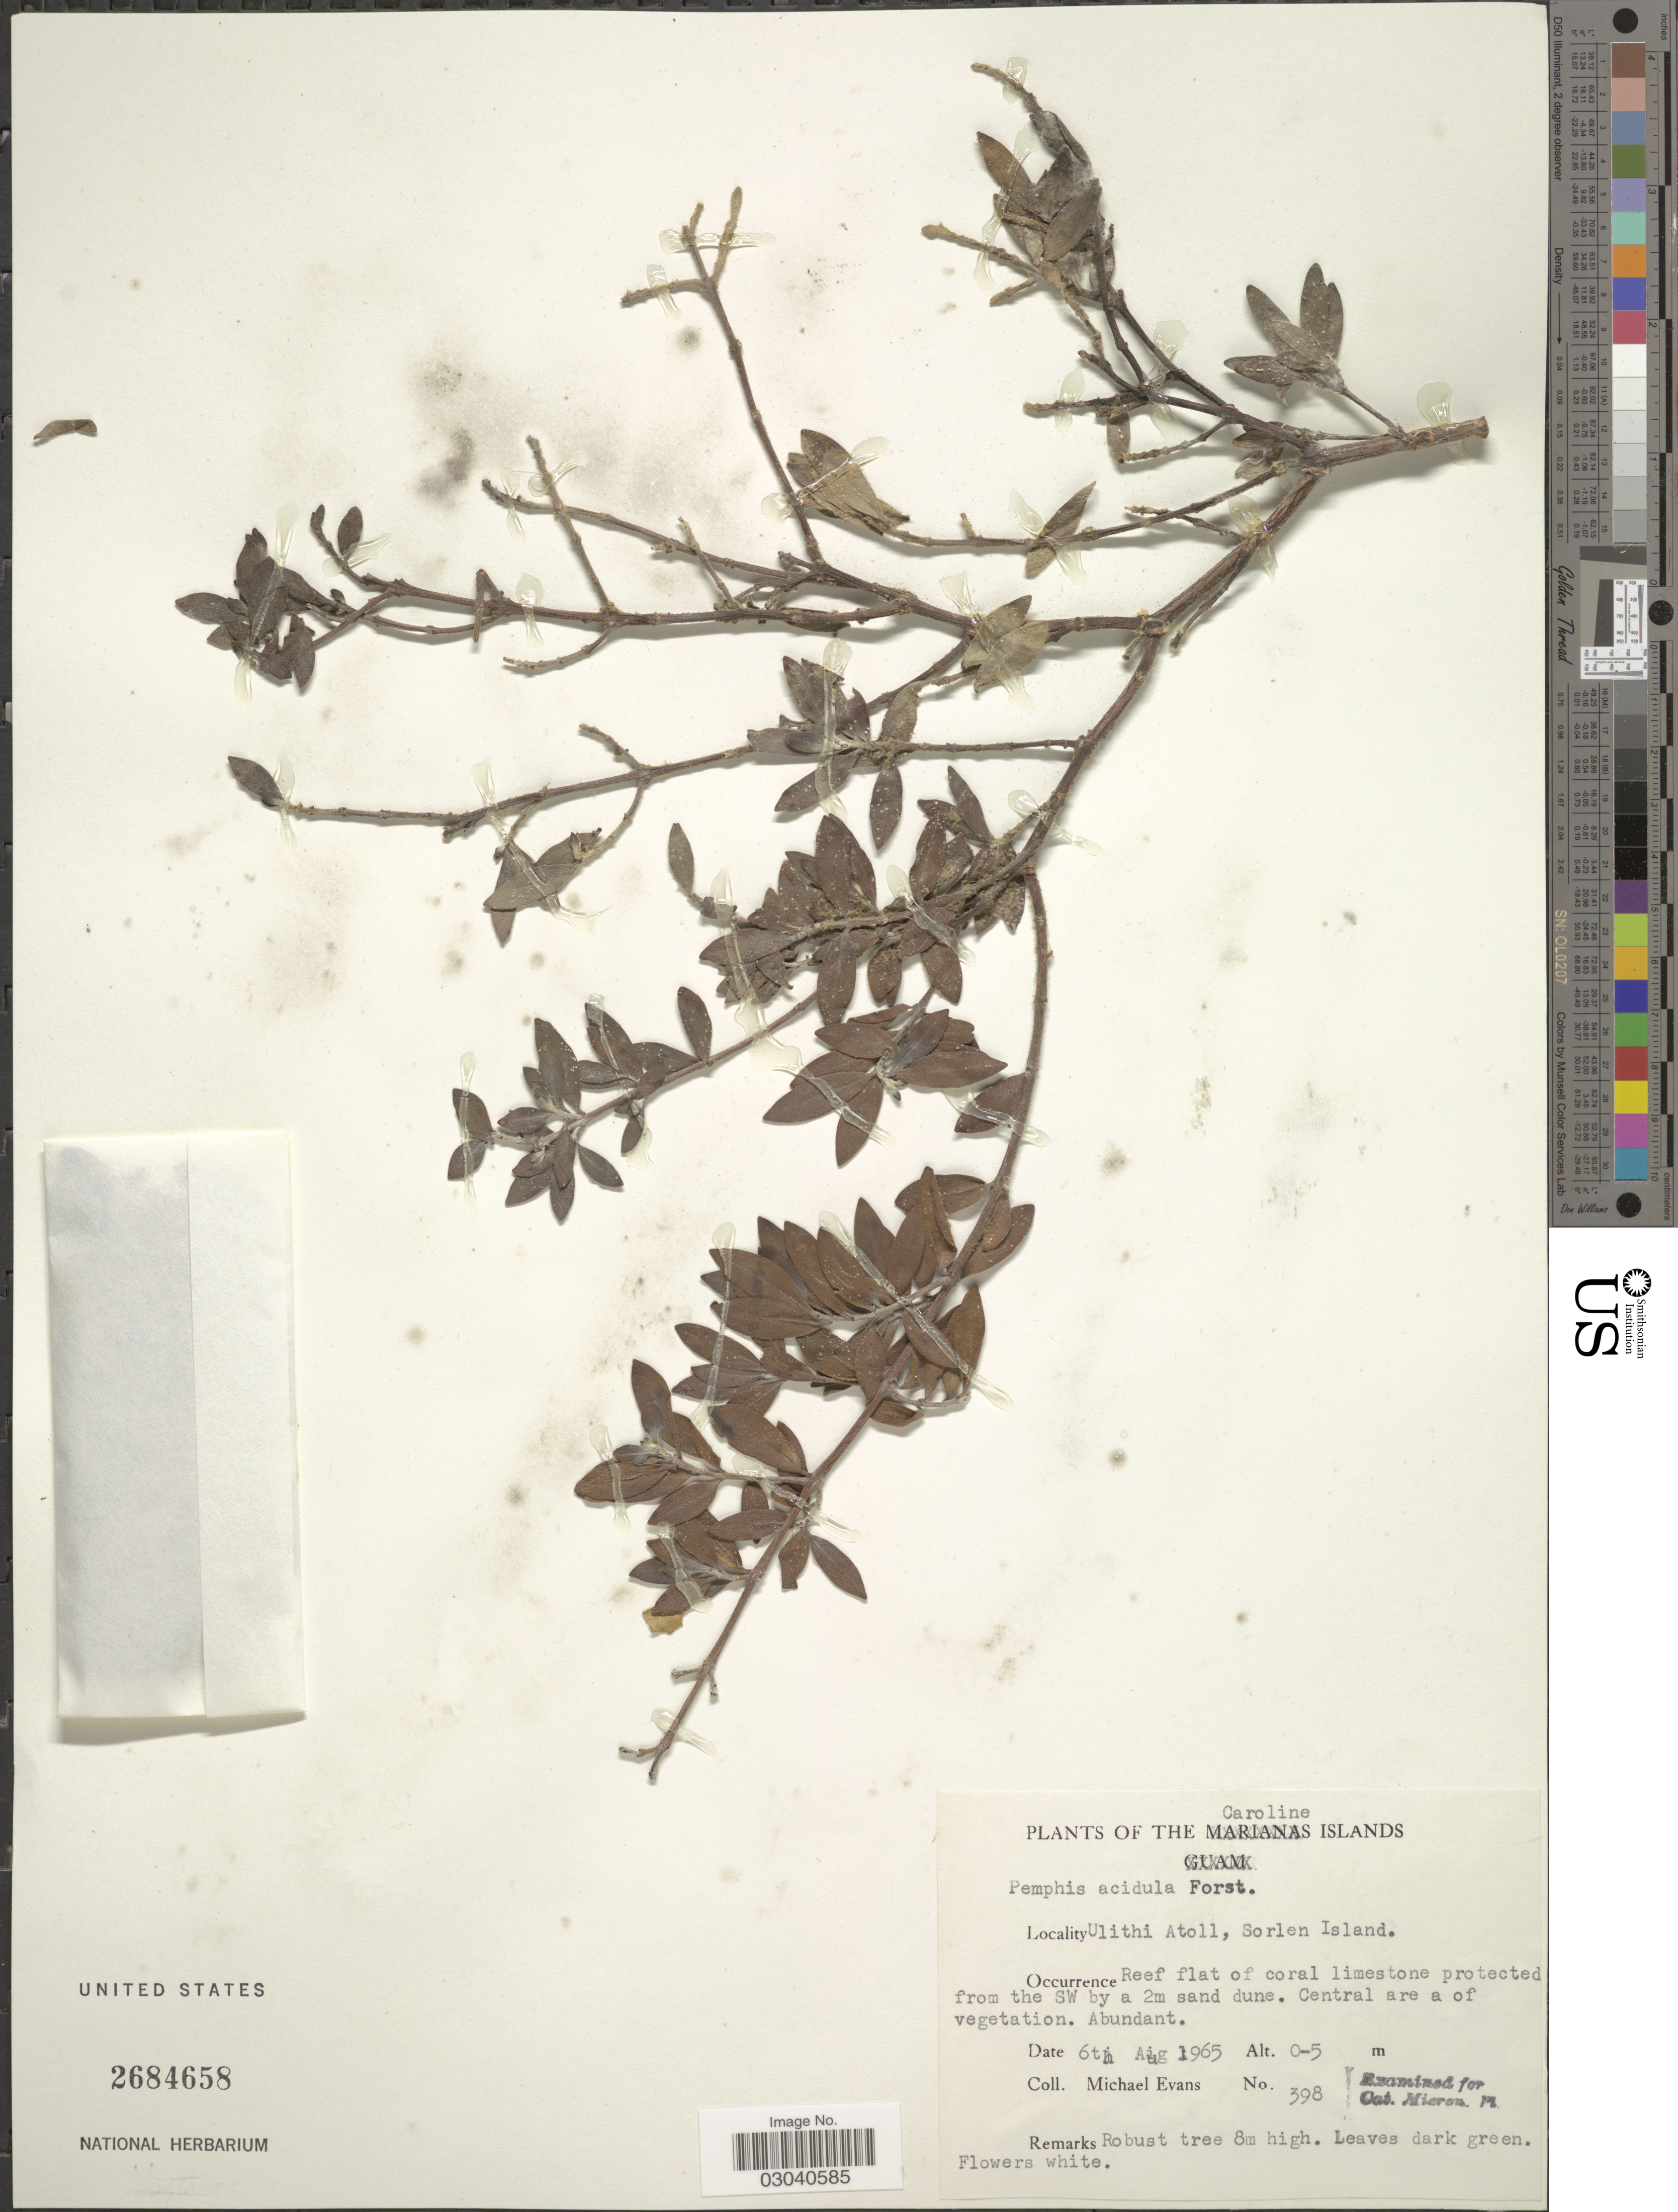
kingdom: Plantae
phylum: Tracheophyta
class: Magnoliopsida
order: Myrtales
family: Lythraceae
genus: Pemphis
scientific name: Pemphis acidula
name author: J.R. Forst. & G. Forst.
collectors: M. Evans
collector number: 398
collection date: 1965-08-06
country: Micronesia, Federated States of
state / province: Yap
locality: The Caroline Islands. Ulithi Atoll, Sorlen Island.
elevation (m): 0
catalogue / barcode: US 2684658